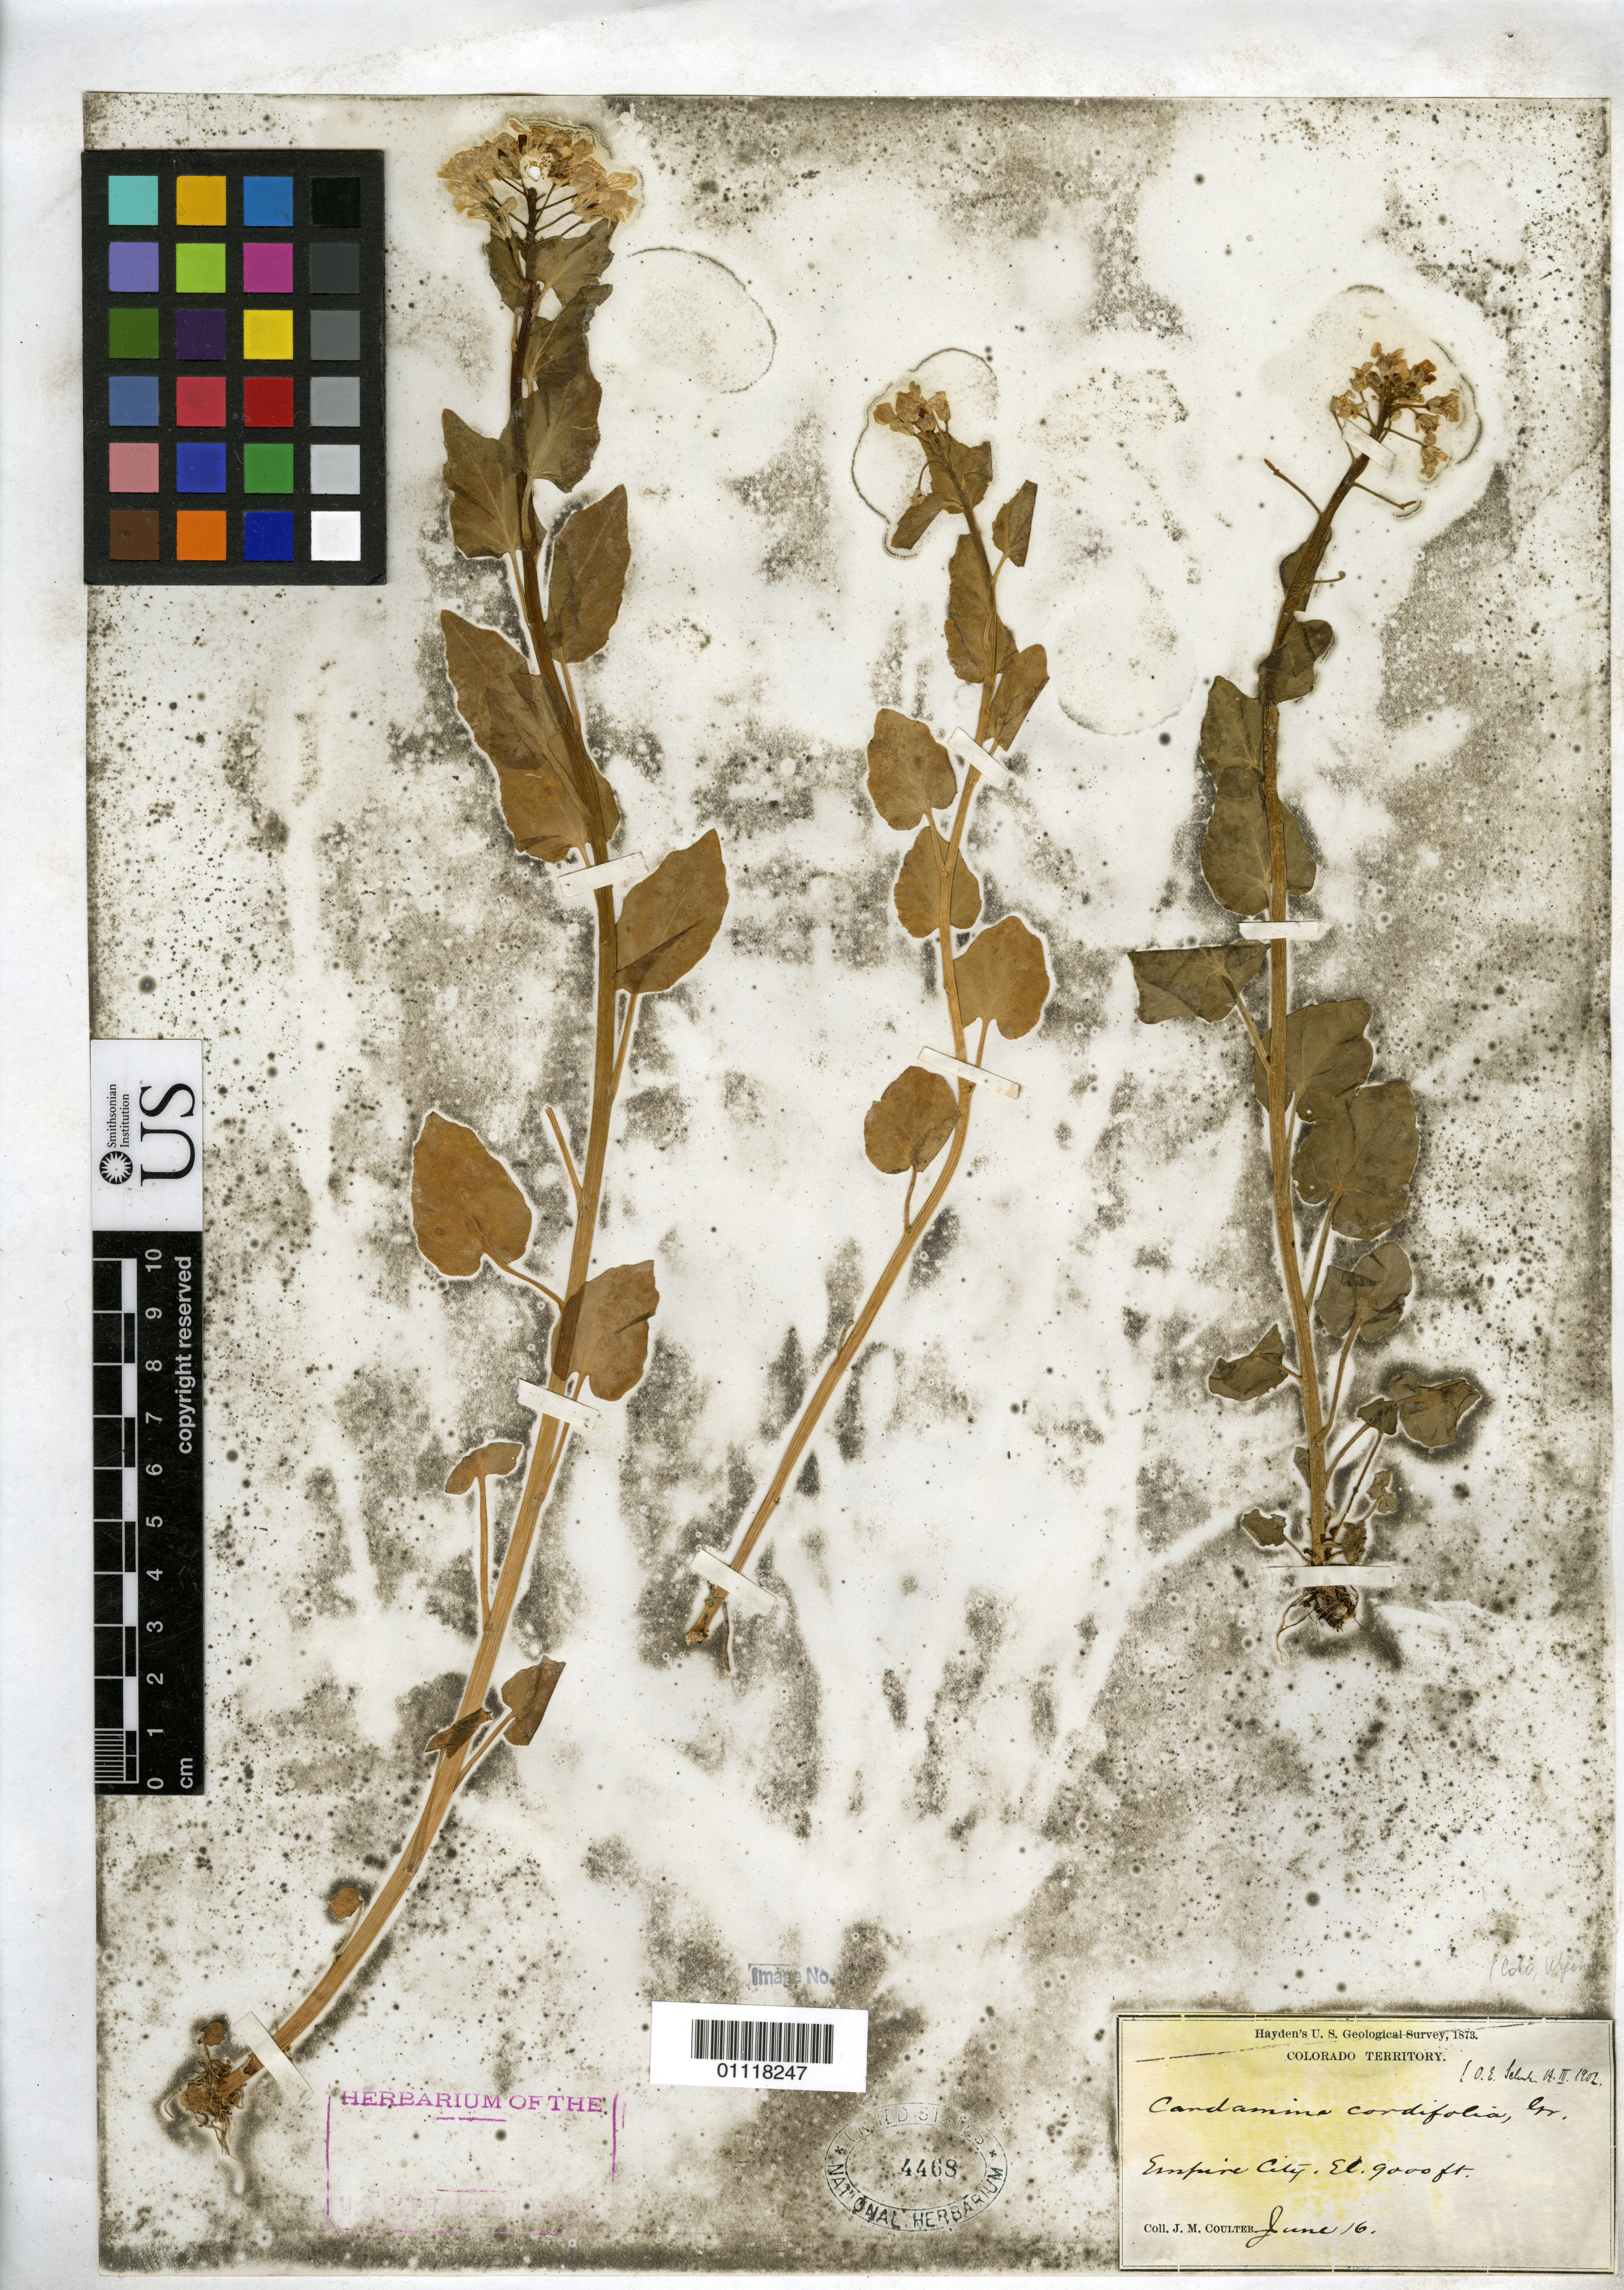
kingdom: Plantae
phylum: Tracheophyta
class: Magnoliopsida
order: Brassicales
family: Brassicaceae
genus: Cardamine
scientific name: Cardamine cordifolia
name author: A. Gray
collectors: J. M. Coulter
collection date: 1873-06-16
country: United States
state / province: Colorado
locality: Empire City, Colorado Territory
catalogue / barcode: US 4468